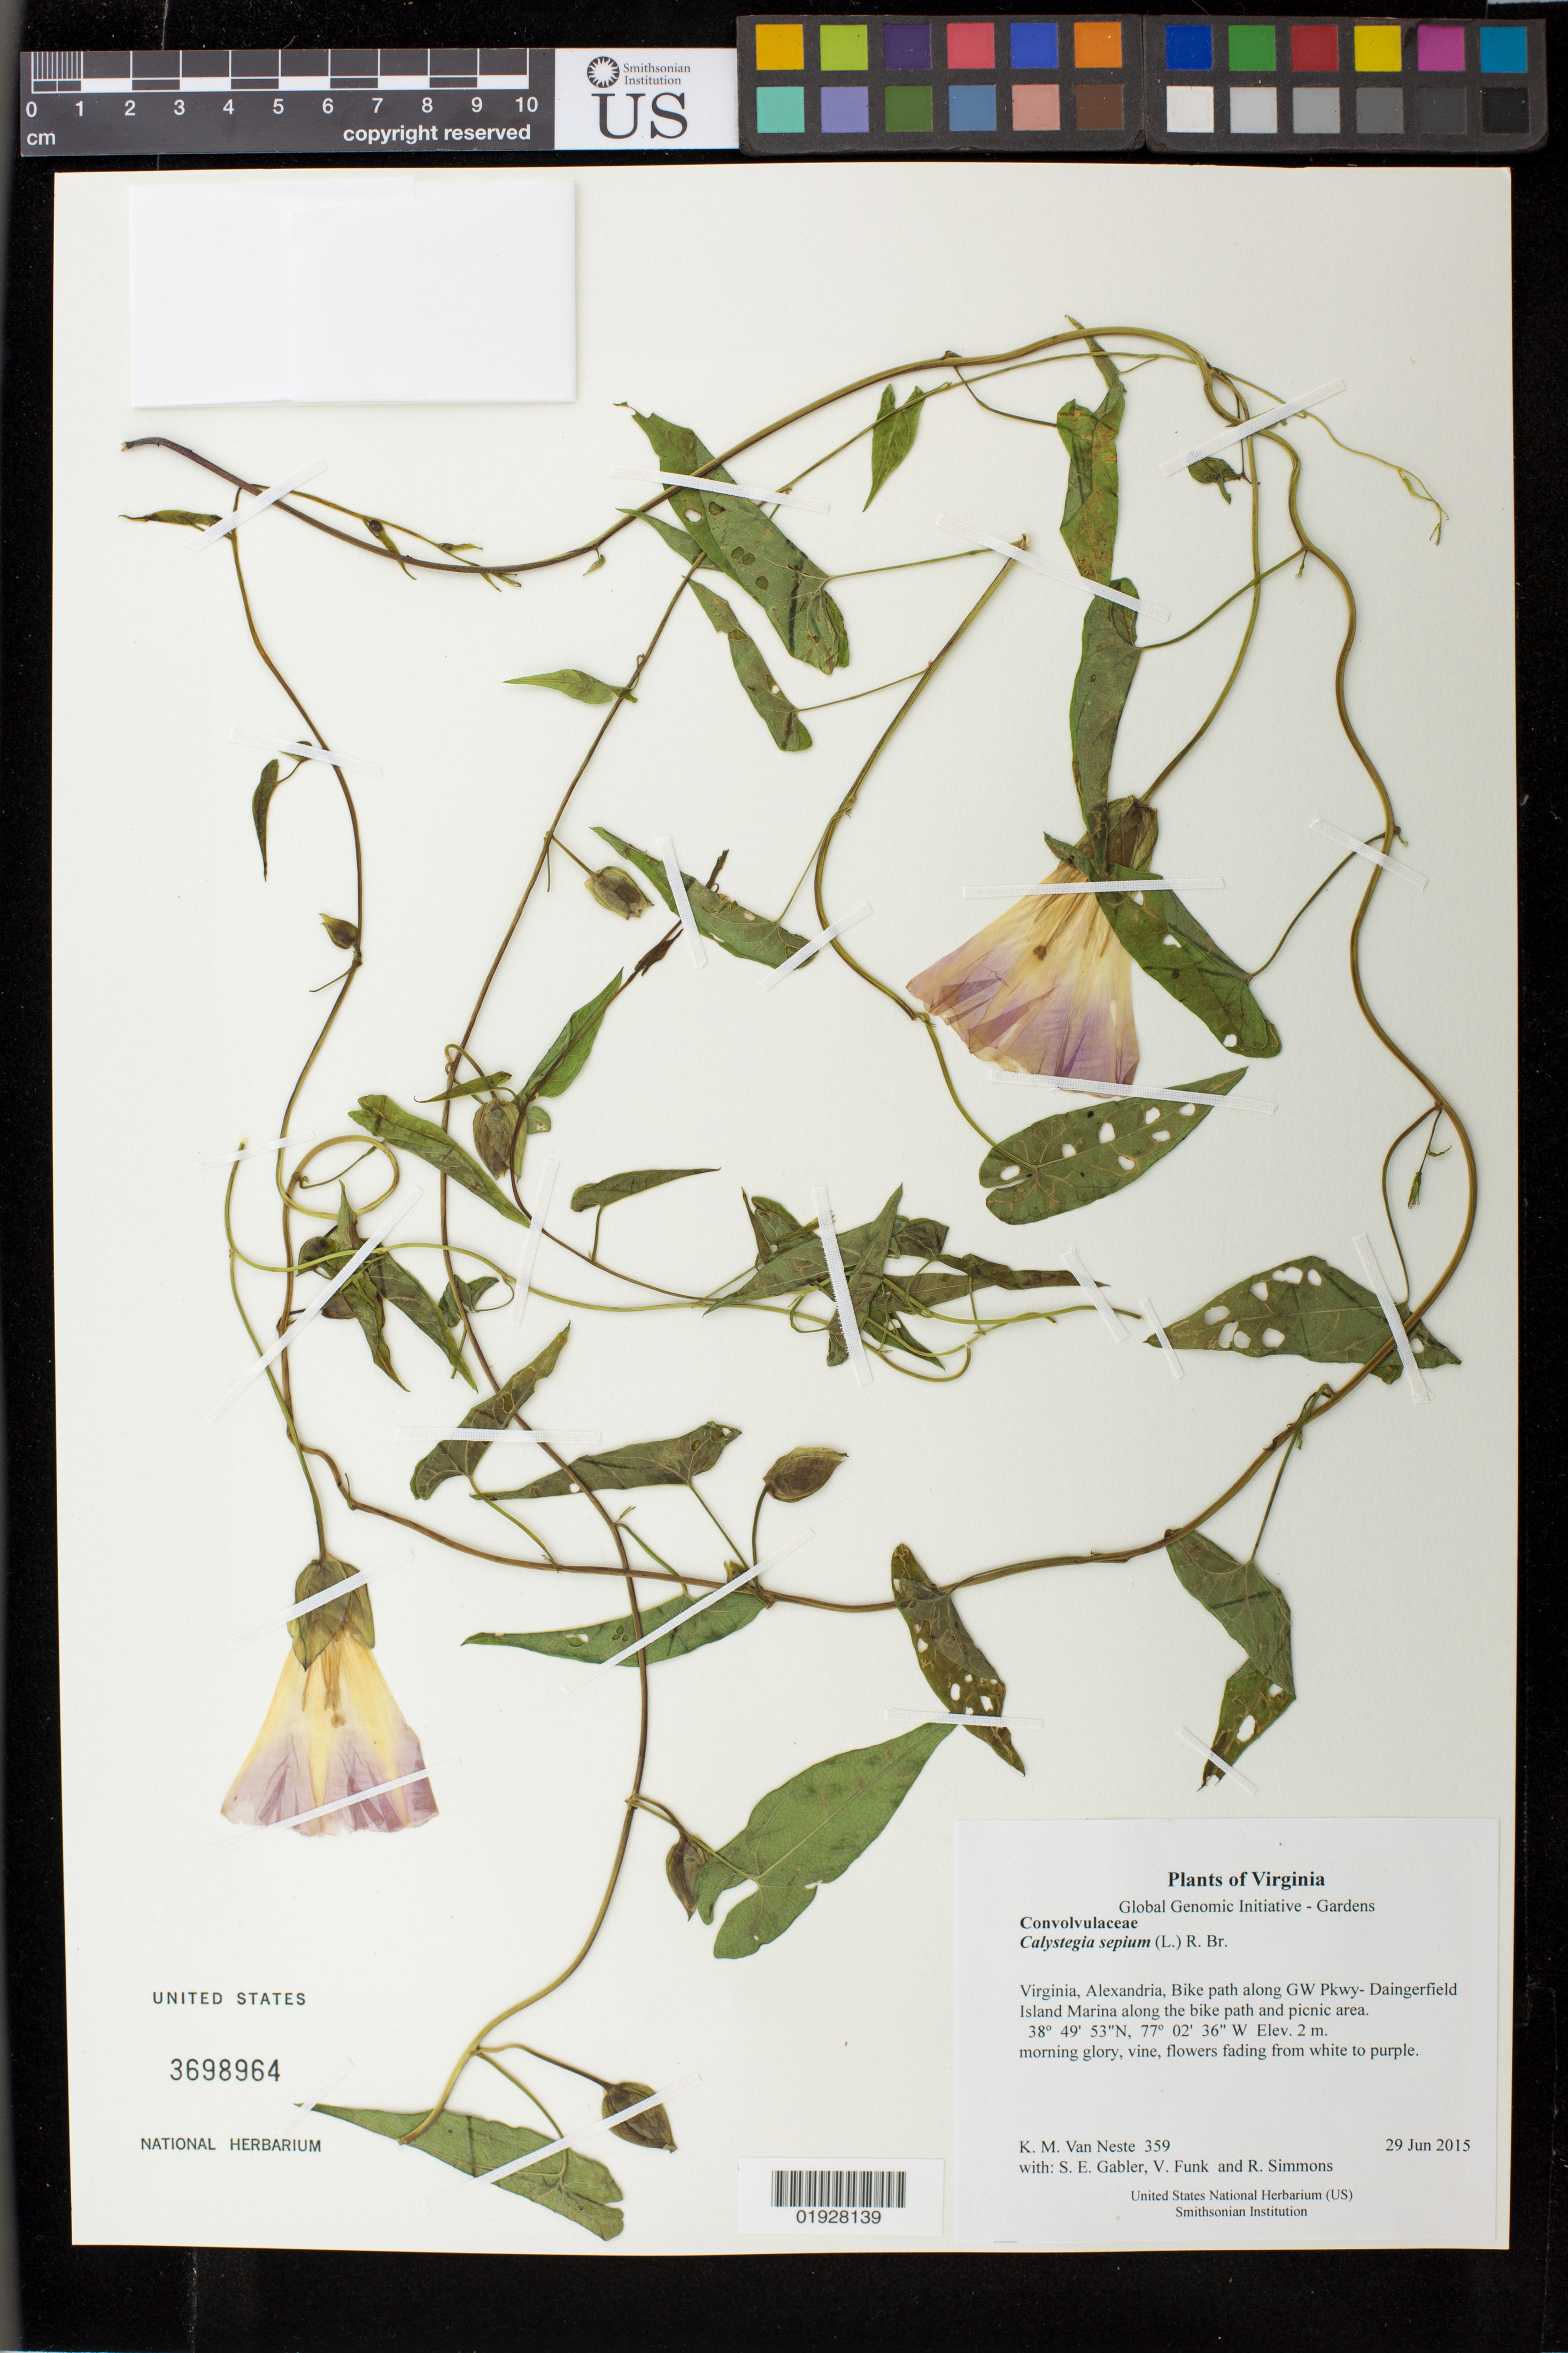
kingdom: Plantae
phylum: Tracheophyta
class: Magnoliopsida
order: Solanales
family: Convolvulaceae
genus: Calystegia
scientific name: Calystegia sepium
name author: (L.) R. Br.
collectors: K. M. Van Neste, S. E. Gabler, V. Funk & R. Simmons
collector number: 359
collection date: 2015-06-29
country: United States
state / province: Virginia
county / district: City of Alexandria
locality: Bike path along GW Pkwy- Dangerfield Island Marina along the bike path and picnic area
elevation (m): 2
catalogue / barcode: US 3698964